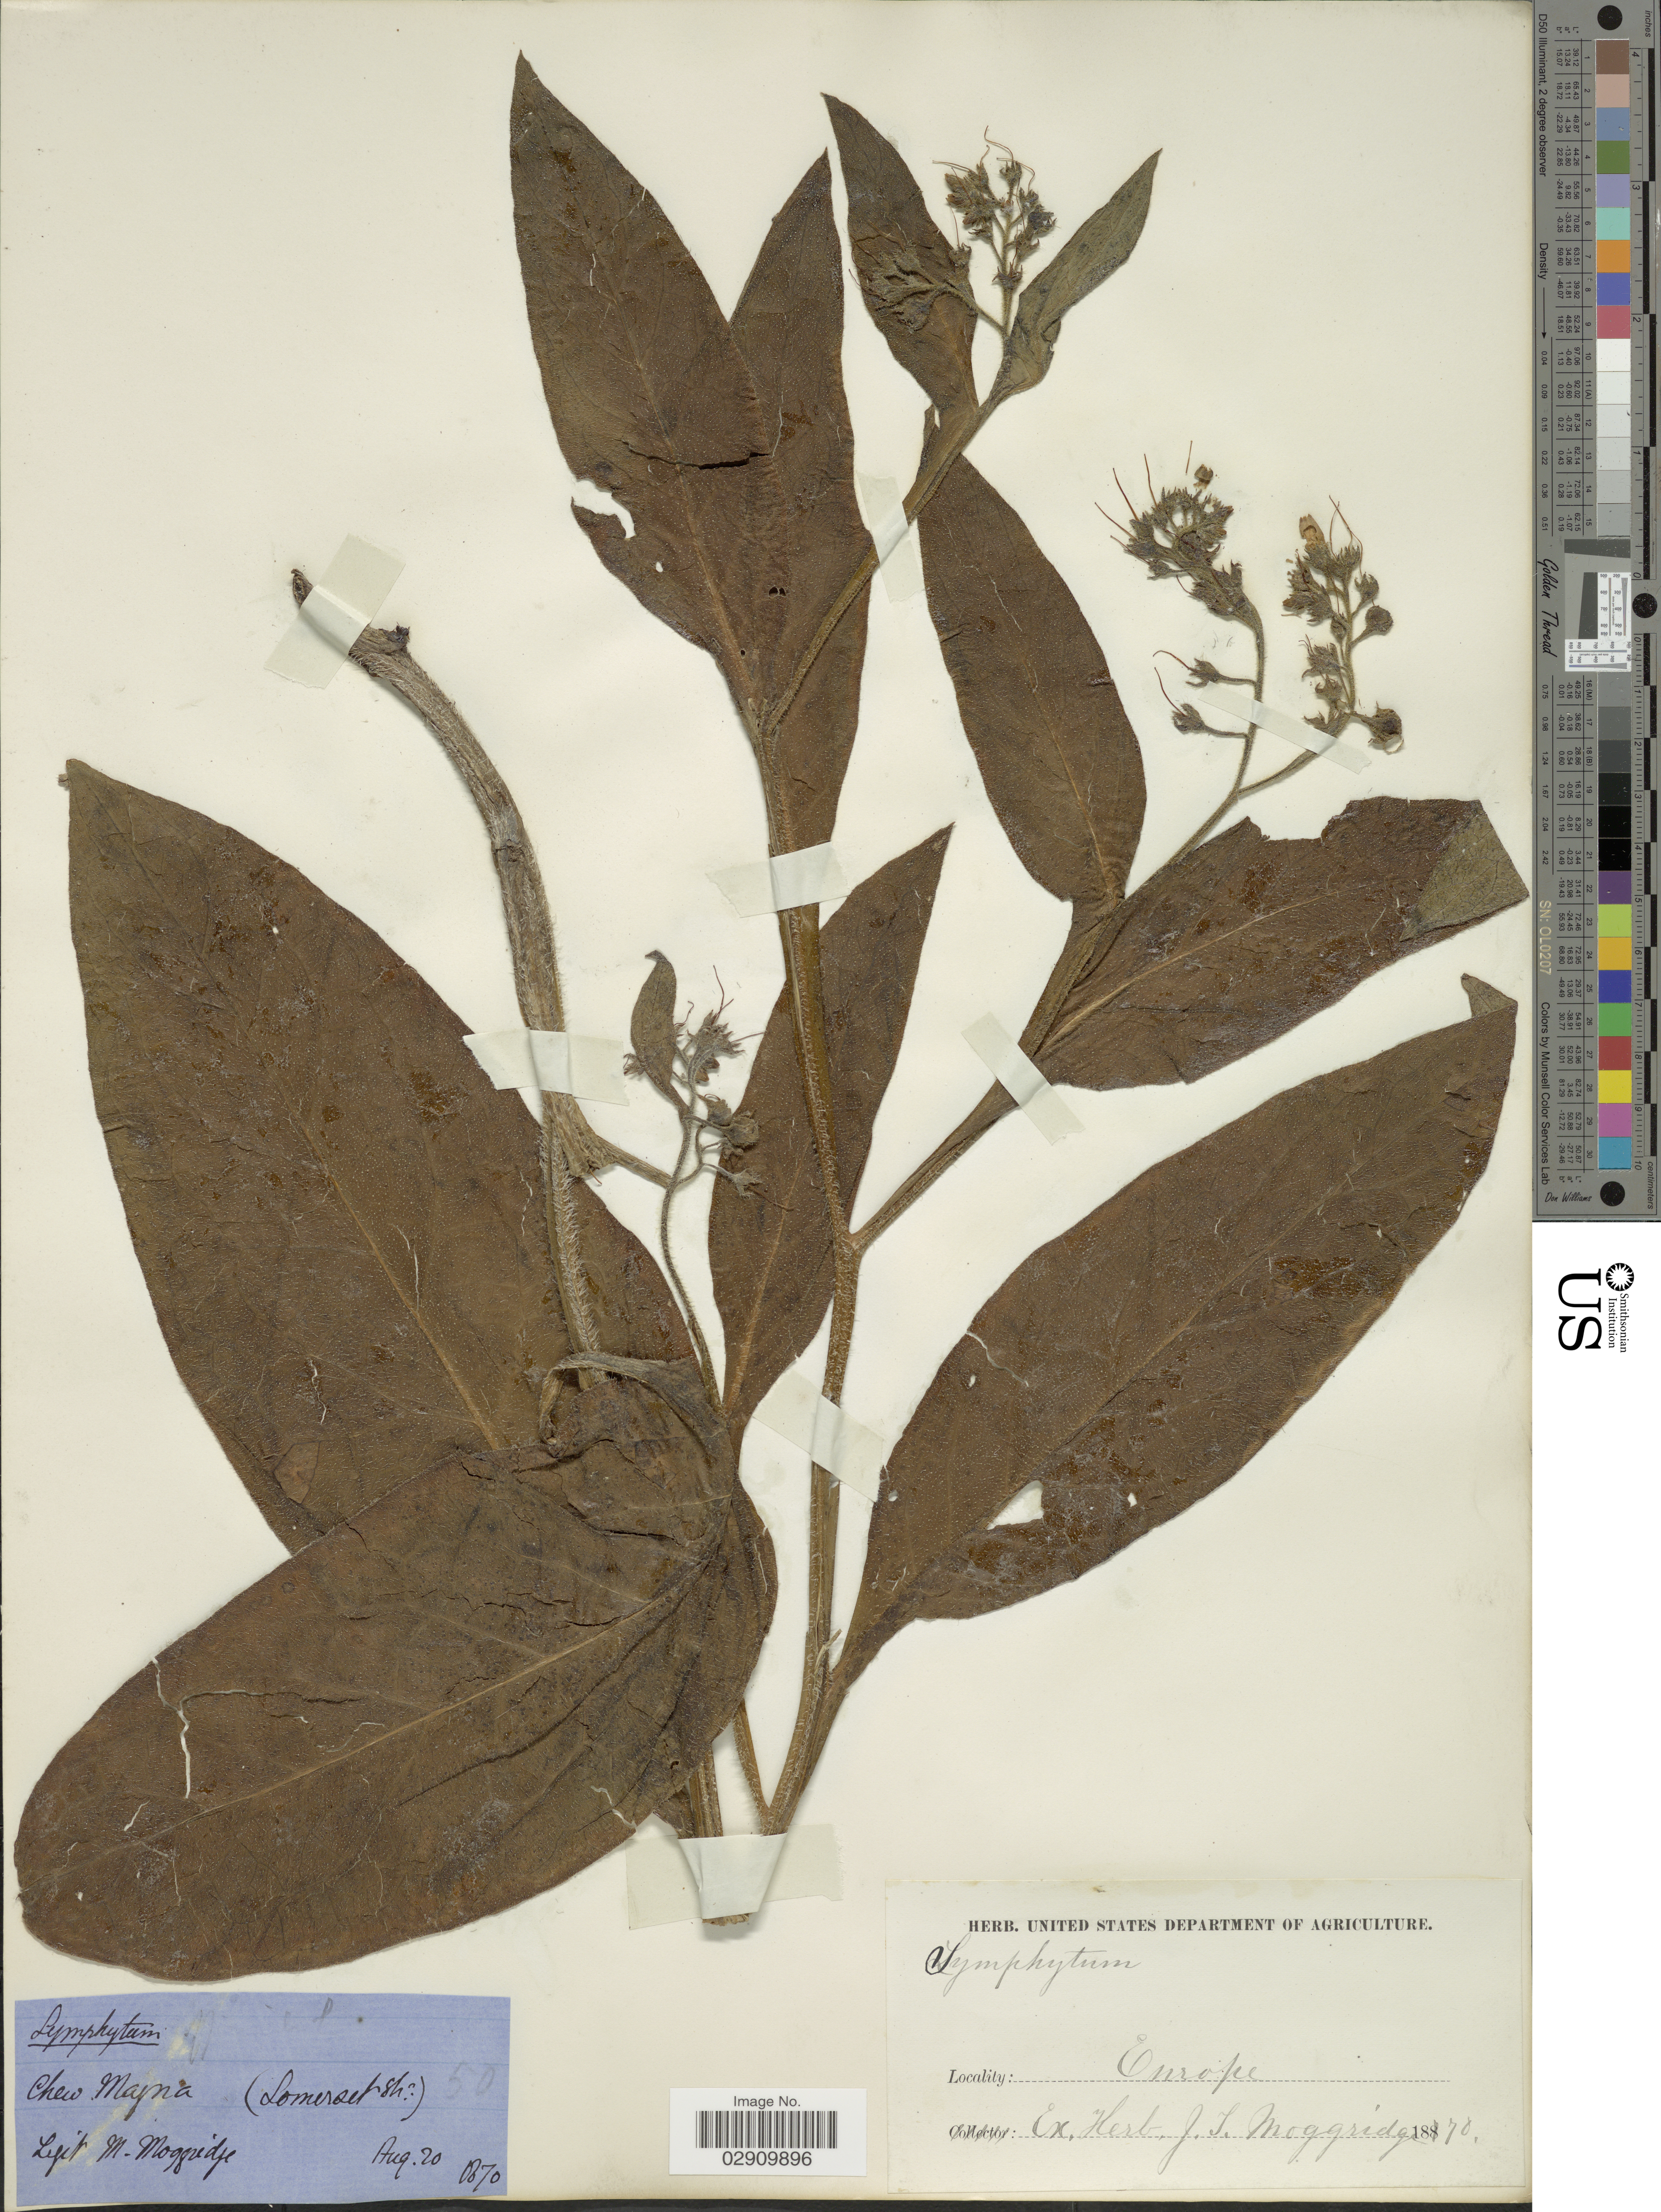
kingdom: Plantae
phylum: Tracheophyta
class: Magnoliopsida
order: Boraginales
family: Boraginaceae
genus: Symphytum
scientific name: Symphytum sp.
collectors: M. Moggridge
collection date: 1870-08-20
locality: Europe.